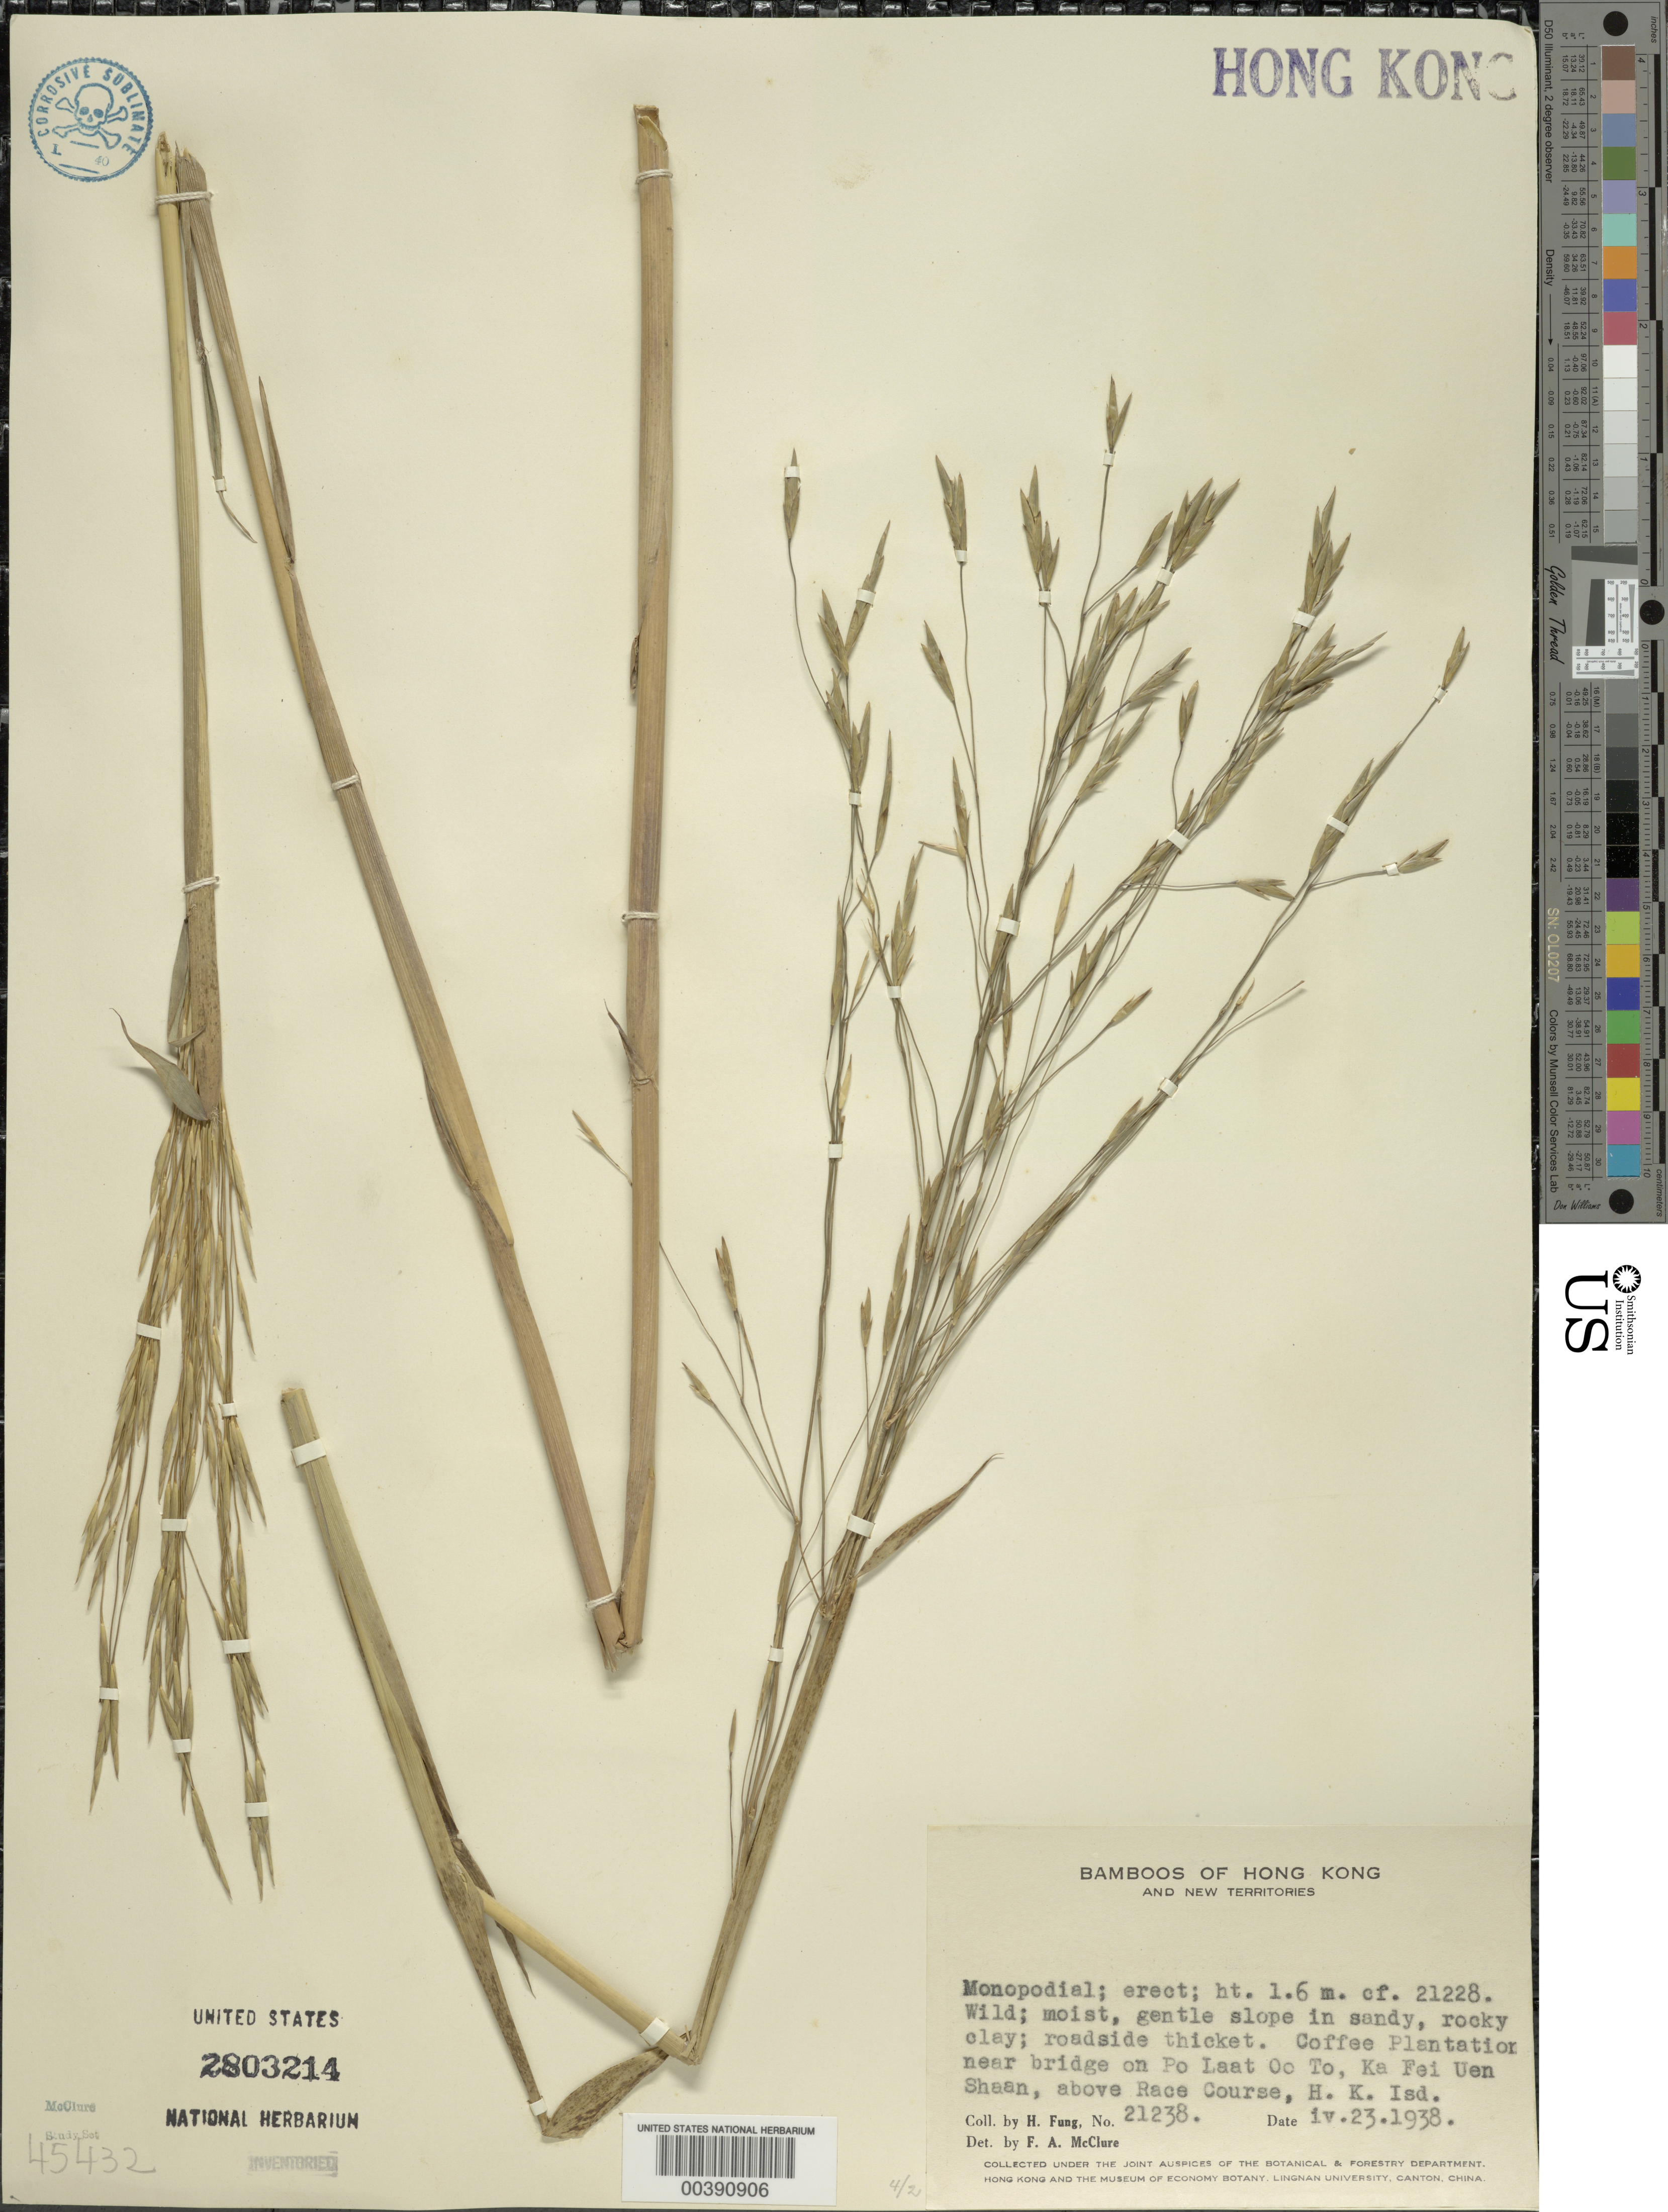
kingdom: Plantae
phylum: Tracheophyta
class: Liliopsida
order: Poales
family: Poaceae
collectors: H. L. Fung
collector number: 21238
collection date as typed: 23 Apr 1938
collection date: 1938-04-23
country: China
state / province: Hong Kong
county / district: New Territories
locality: High i., race course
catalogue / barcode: US 2803214